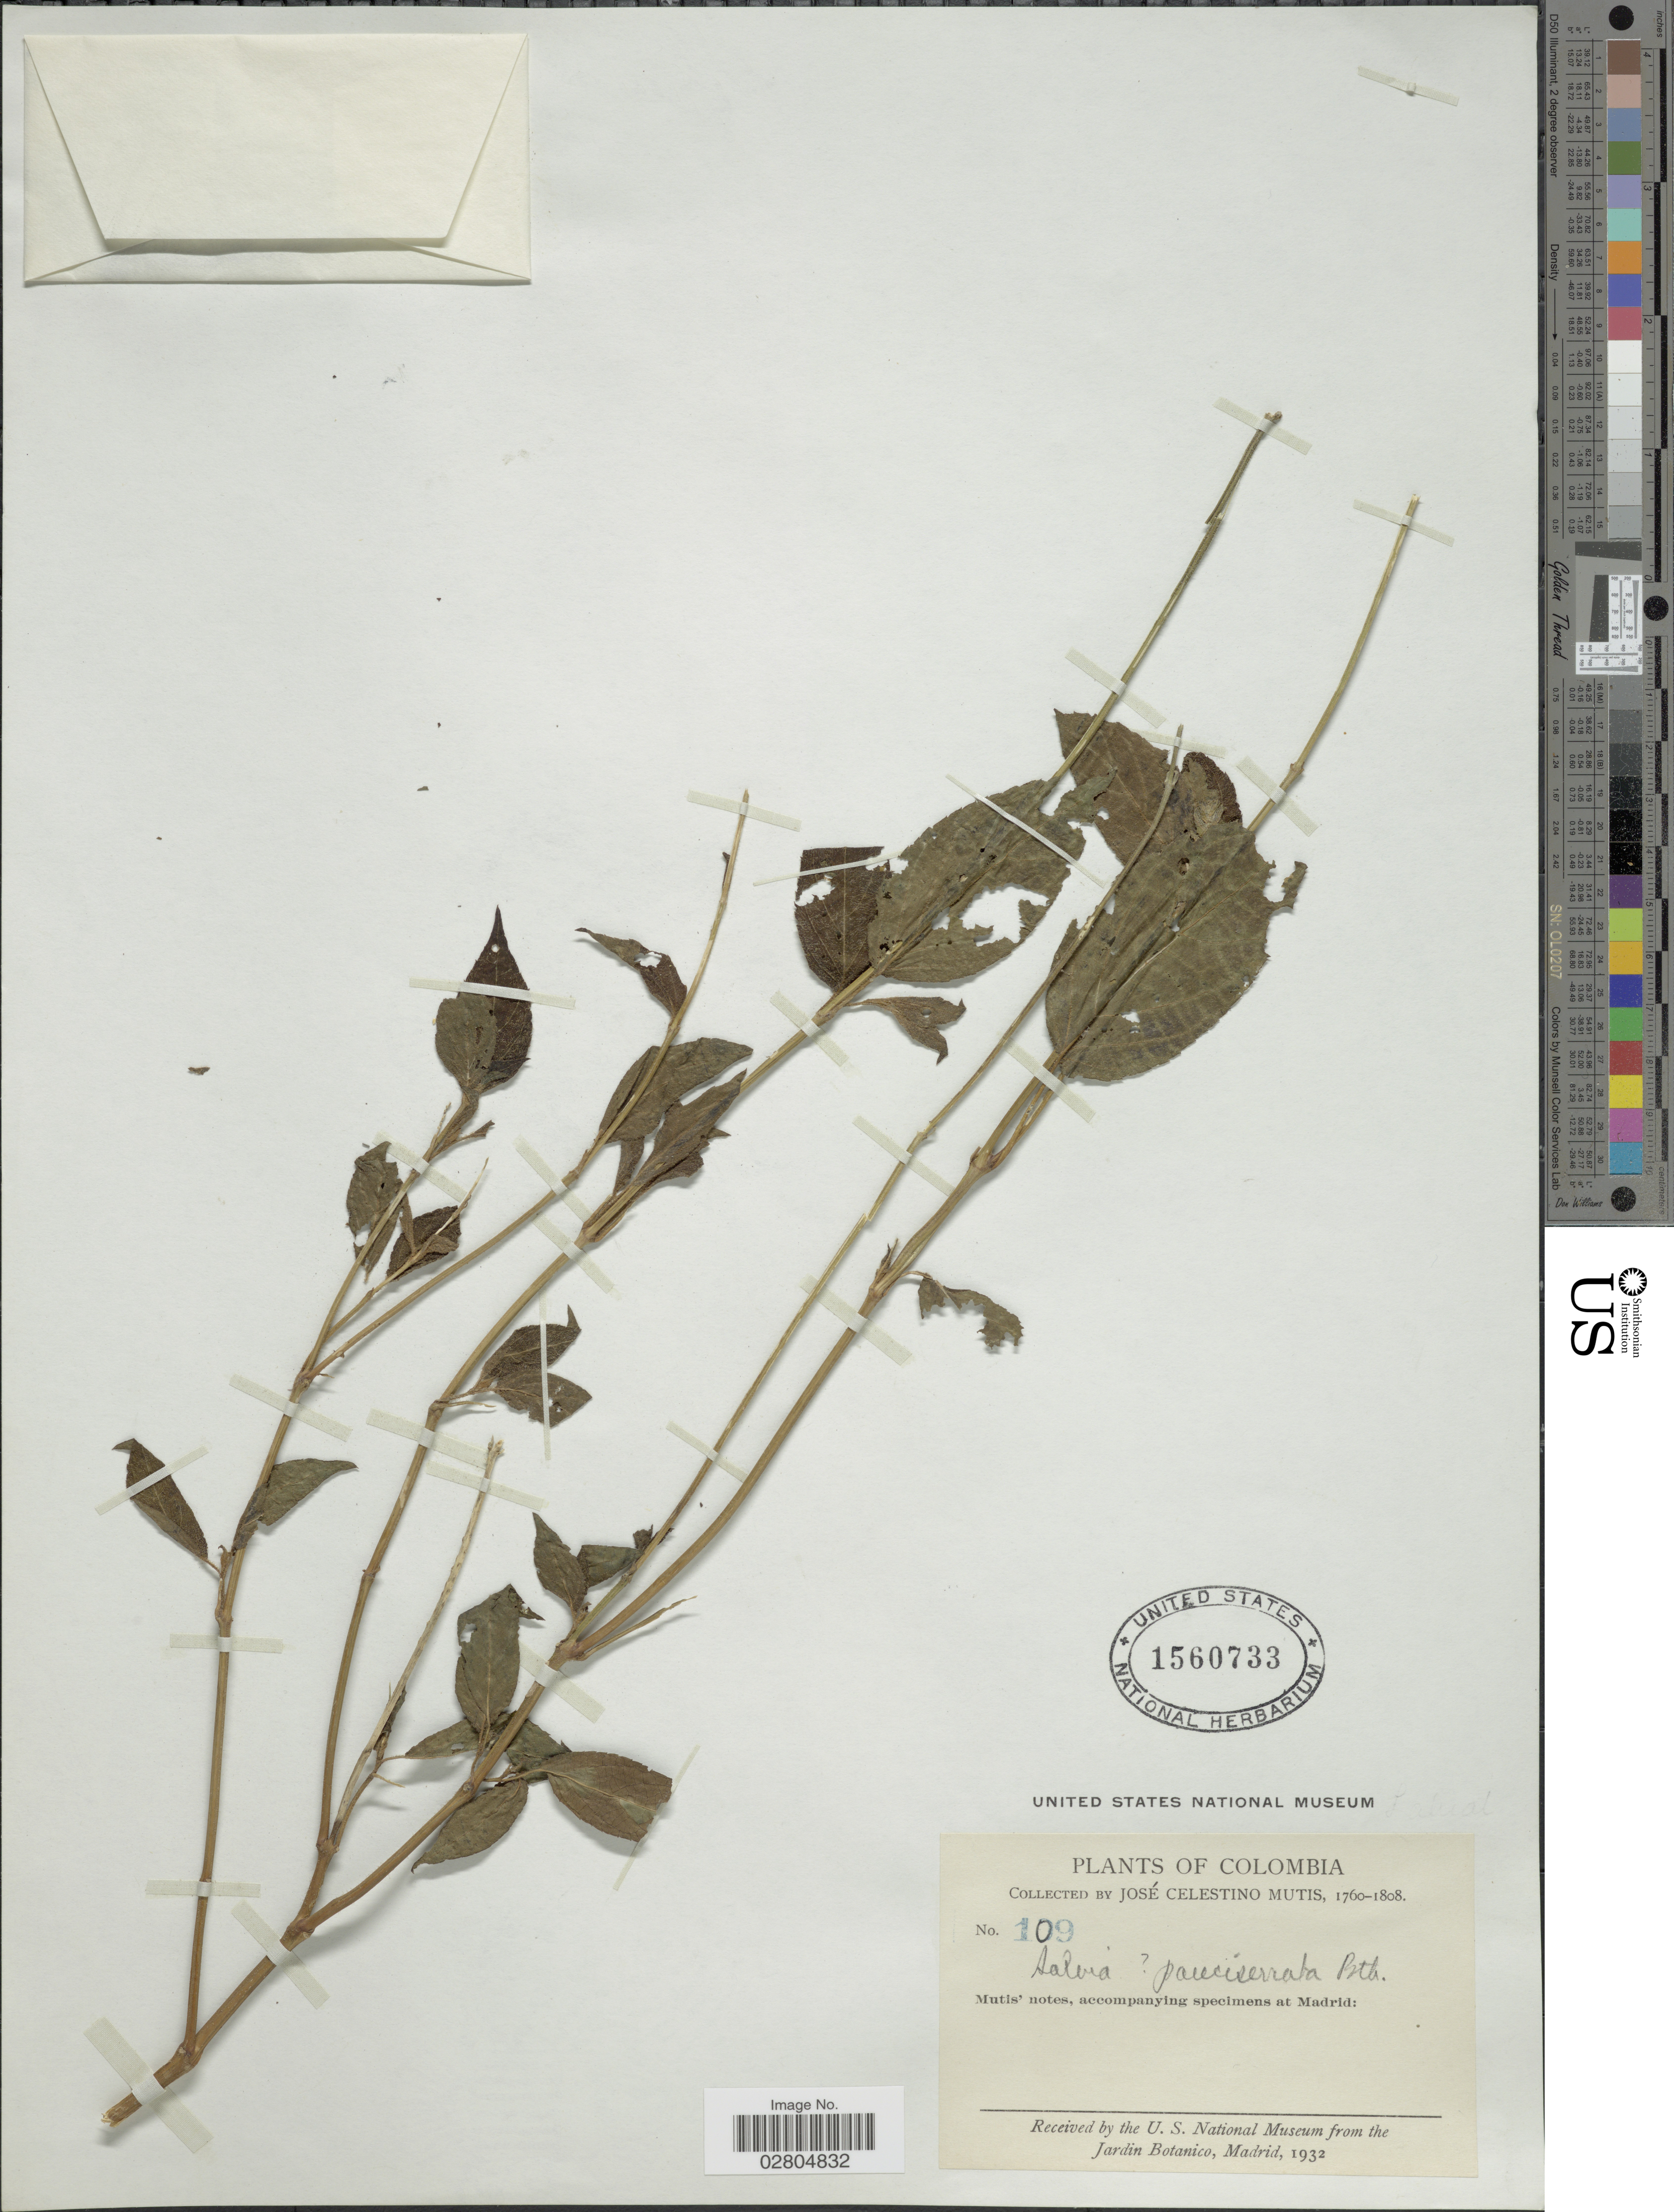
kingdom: Plantae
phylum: Tracheophyta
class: Magnoliopsida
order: Lamiales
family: Lamiaceae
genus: Salvia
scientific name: Salvia pauciserrata subsp. pauciserrata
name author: Benth.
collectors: J. C. B. Mutis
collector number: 109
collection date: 1760/1808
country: Colombia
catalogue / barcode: US 1560733